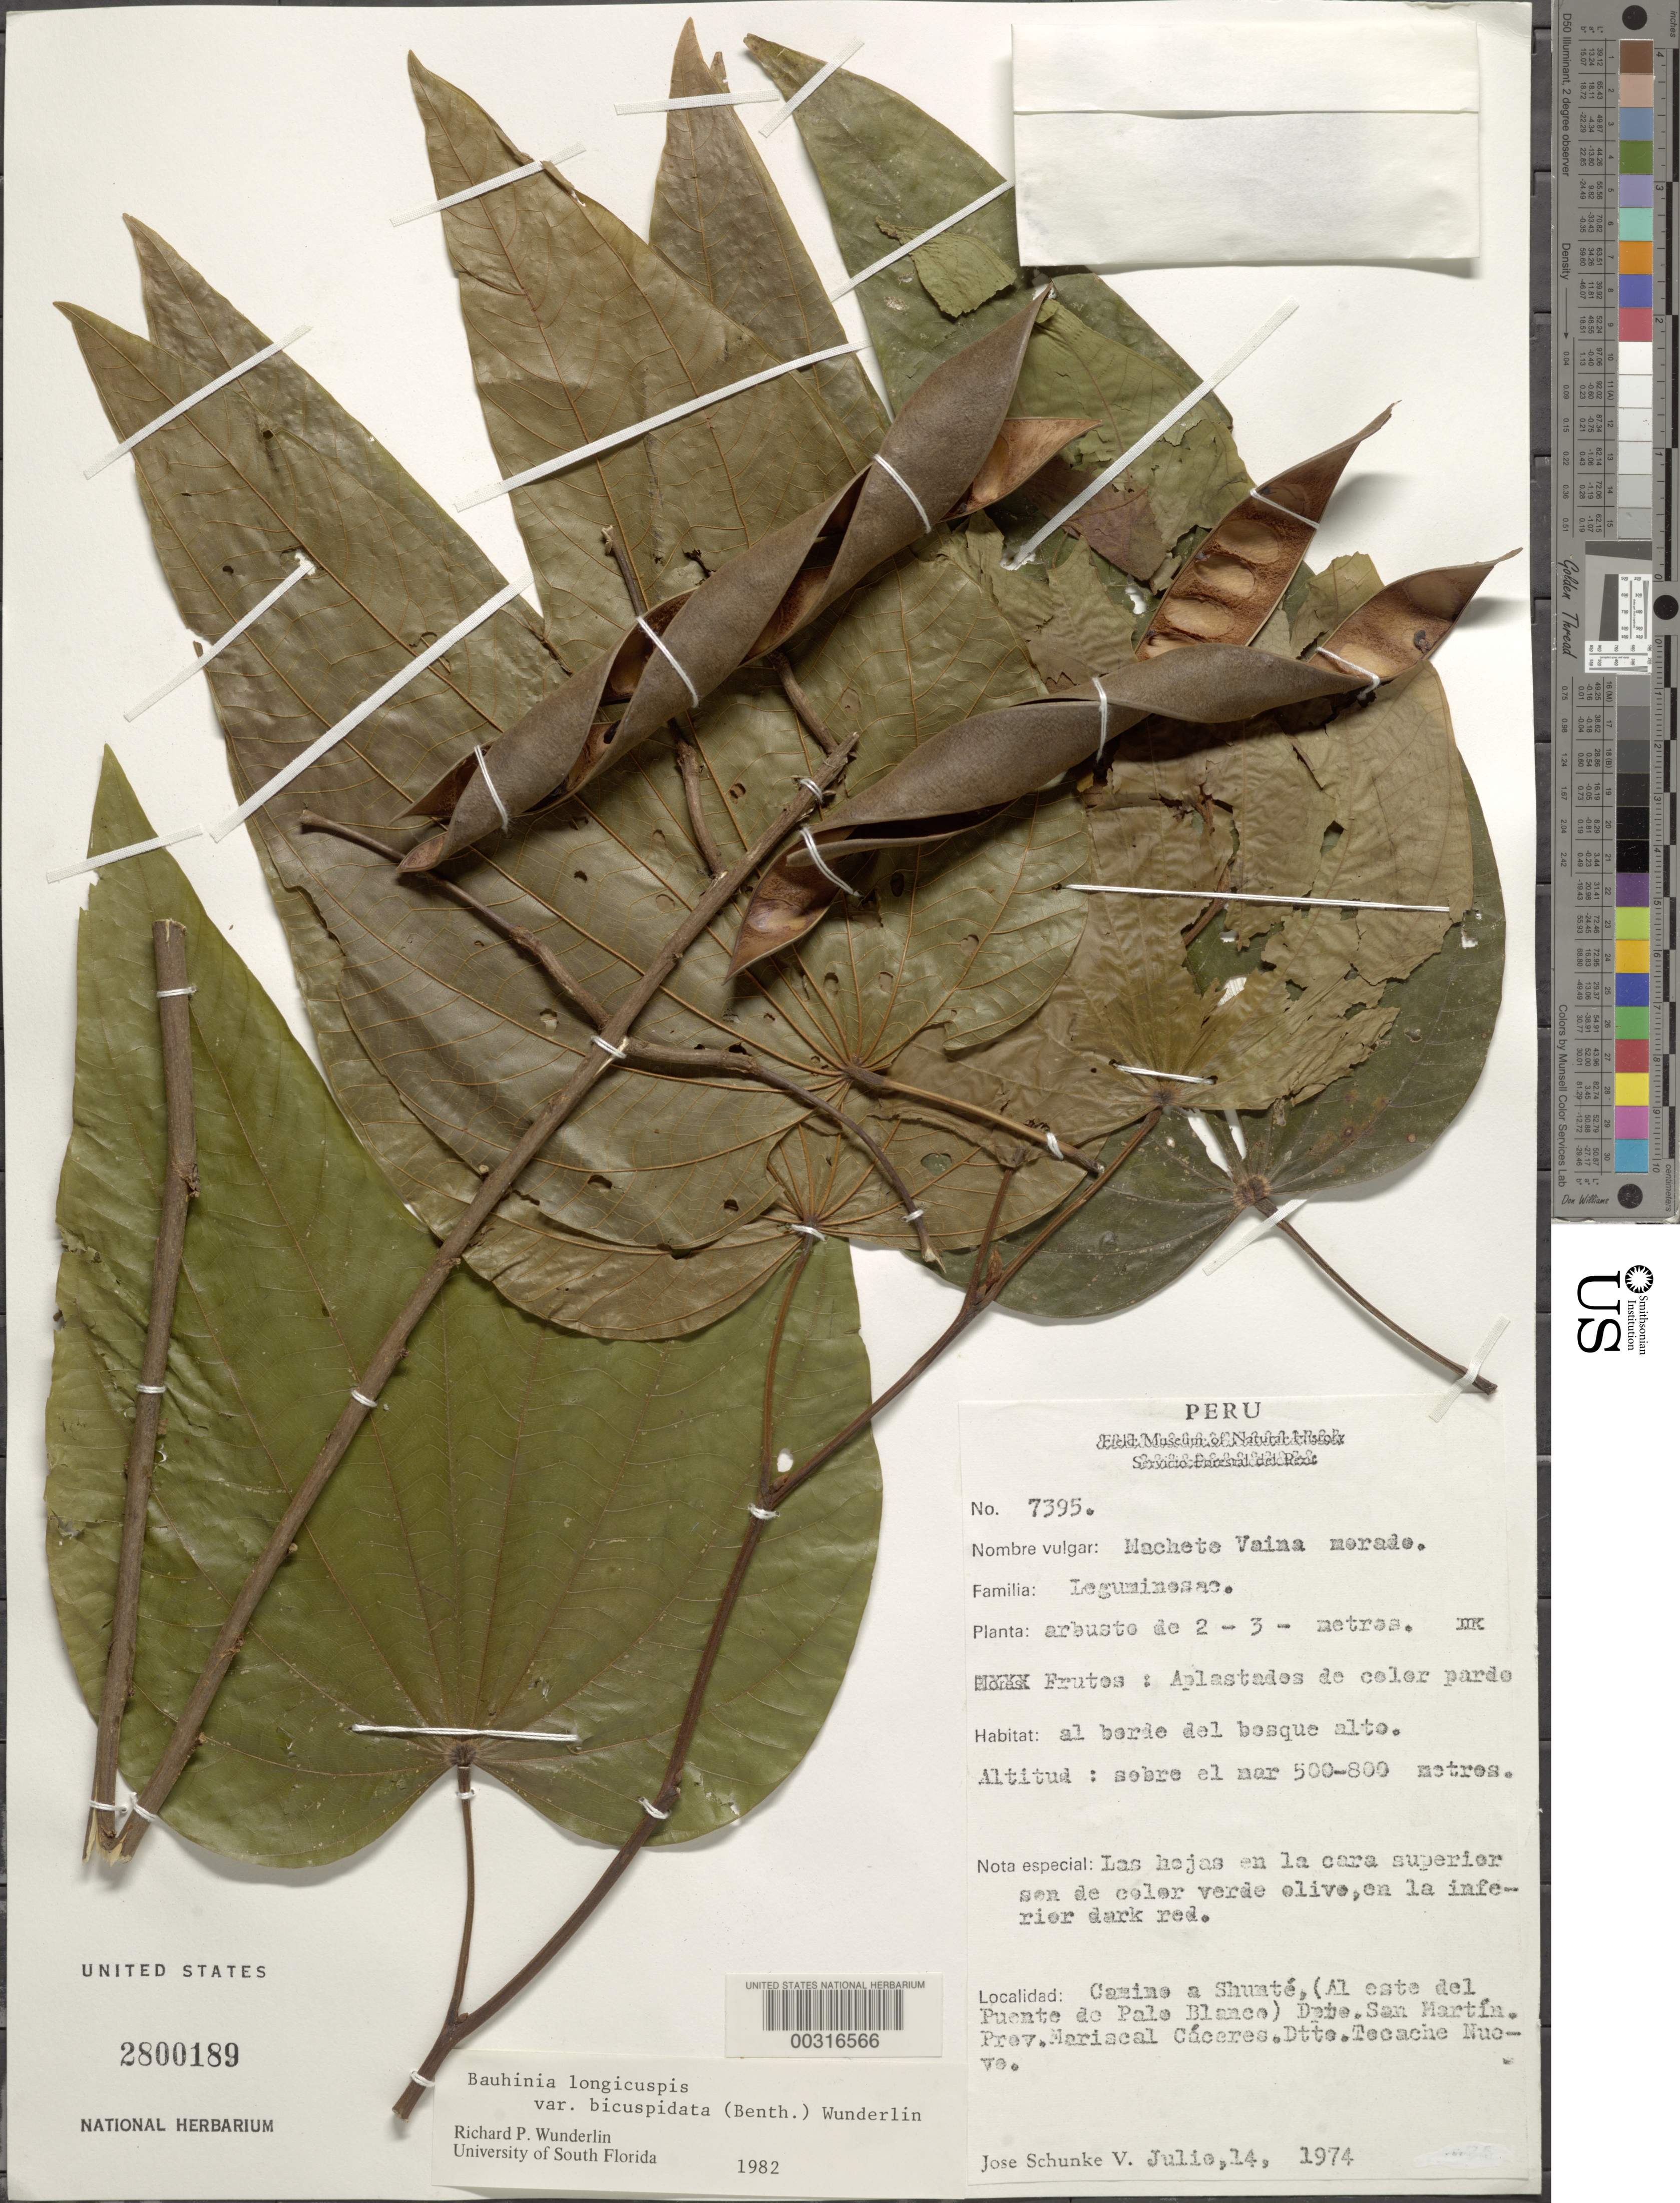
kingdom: Plantae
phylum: Tracheophyta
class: Magnoliopsida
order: Fabales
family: Fabaceae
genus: Bauhinia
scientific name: Bauhinia longicuspis var. bicuspidata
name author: (Benth.) Wunderlin ex G.P. Lewis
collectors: J. Schunke Vigo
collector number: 7395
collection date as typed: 14 Jul 1974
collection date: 1974-07-14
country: Peru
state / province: San Martín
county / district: Mariscal Cáceres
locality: Camino a shunte (e of puente do palo blanco)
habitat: Border of tall forest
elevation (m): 500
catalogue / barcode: US 2800189